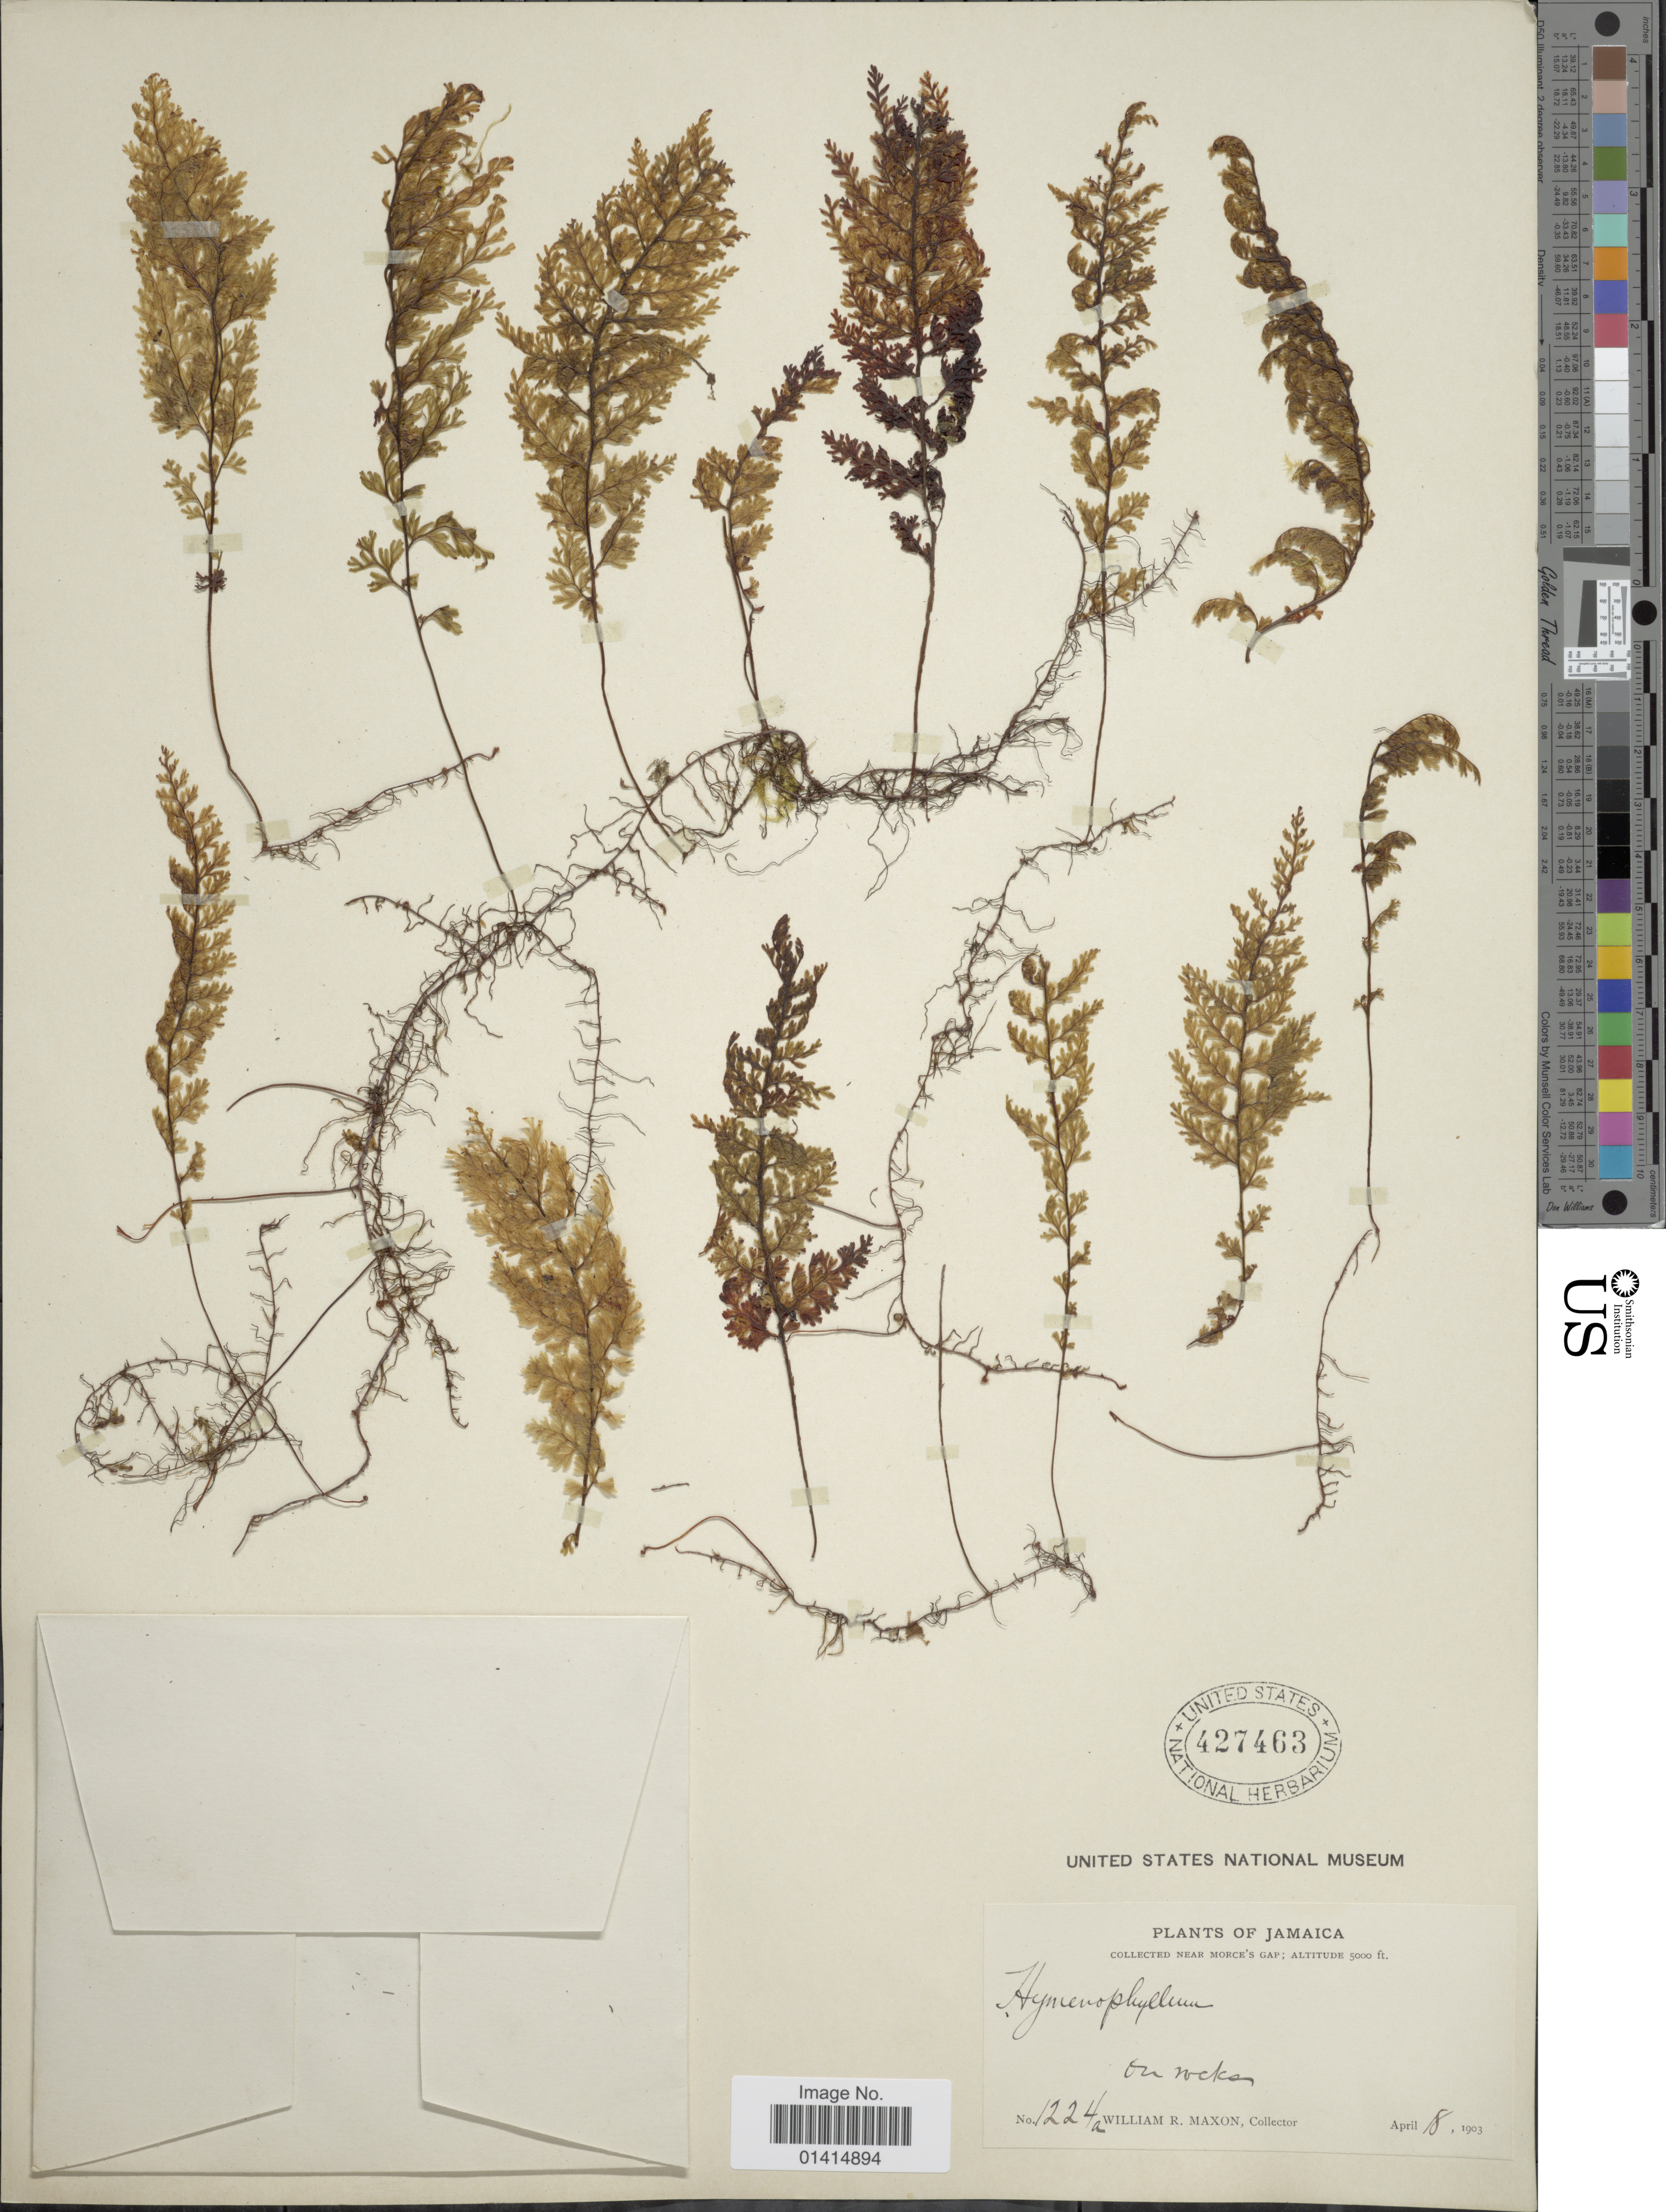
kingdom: Plantae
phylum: Tracheophyta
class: Polypodiopsida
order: Hymenophyllales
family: Hymenophyllaceae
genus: Hymenophyllum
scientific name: Hymenophyllum axillare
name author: Sw.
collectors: W. R. Maxon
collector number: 1224a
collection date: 1903-04-18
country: Jamaica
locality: Near Morce's Gap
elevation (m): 1524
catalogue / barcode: US 427463